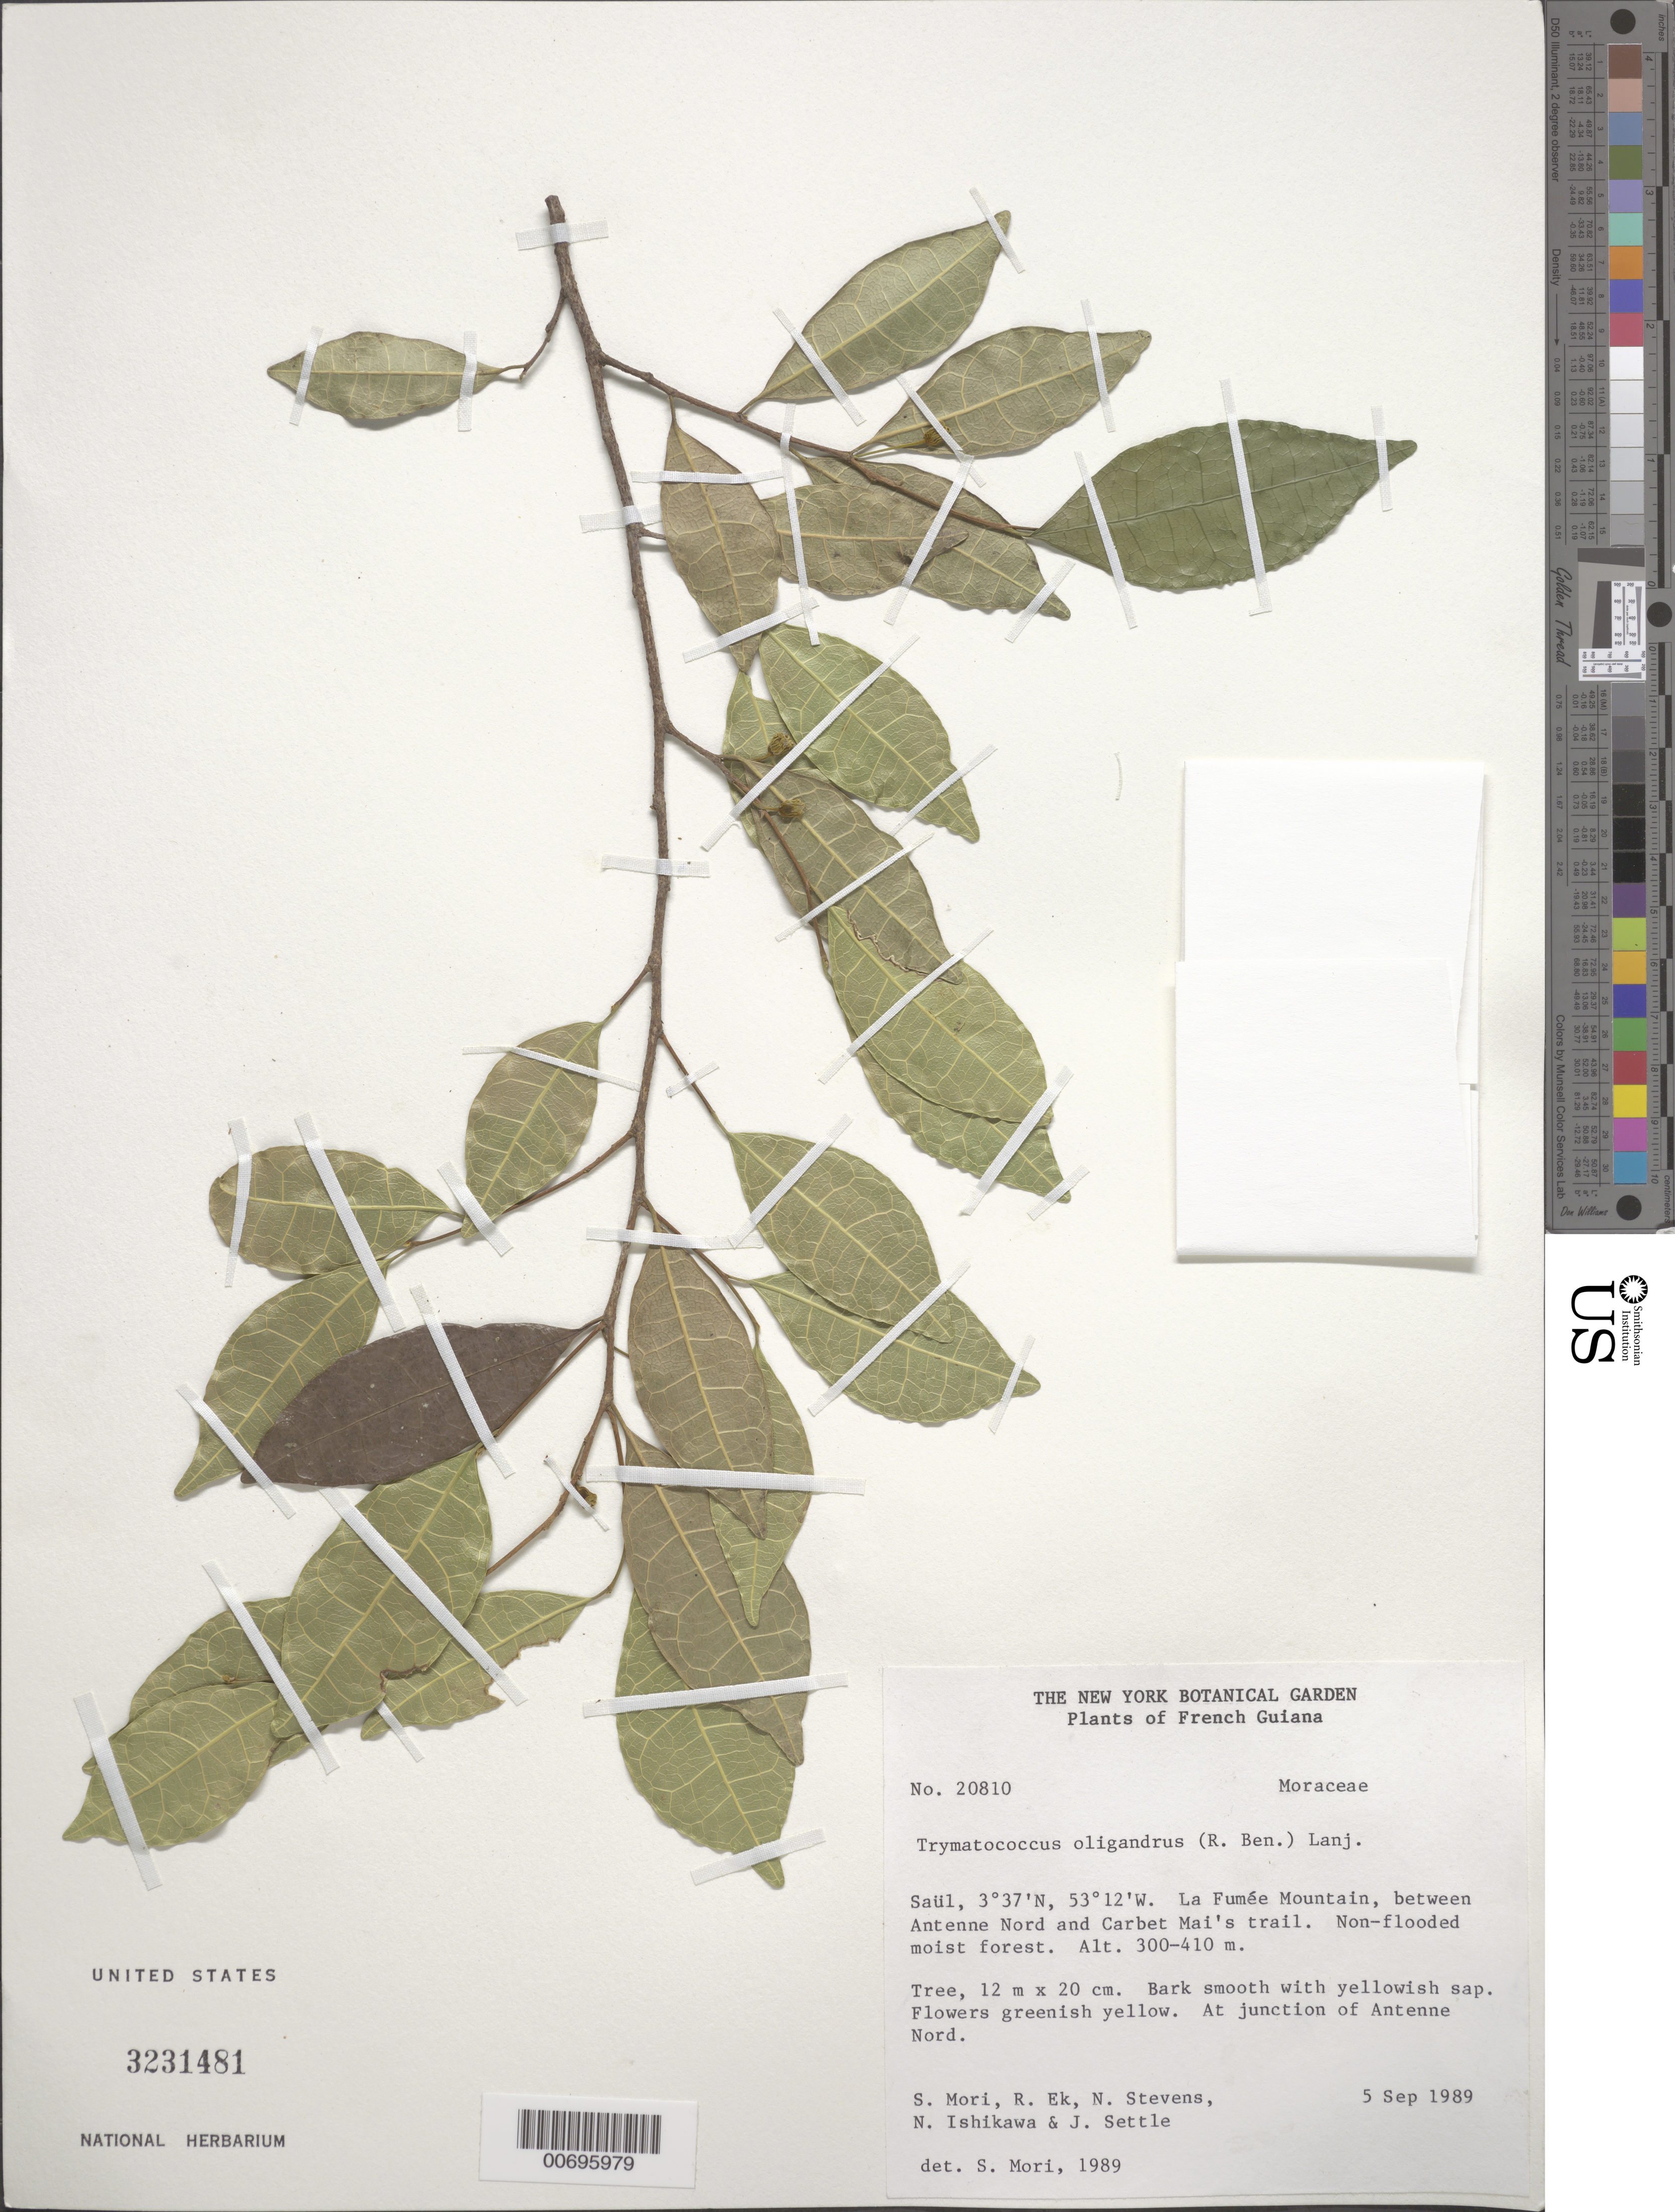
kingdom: Plantae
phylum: Tracheophyta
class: Magnoliopsida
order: Rosales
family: Moraceae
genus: Brosimum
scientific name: Brosimum oligandrum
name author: (Benoist) E. M. Gardner & Zerega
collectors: S. Mori et al.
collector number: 20810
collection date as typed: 5-Sep-89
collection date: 1989-09-05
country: French Guiana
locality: Saül, La Fumée Mountain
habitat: Non-flooded moist forest.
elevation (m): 300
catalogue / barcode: US 3231481